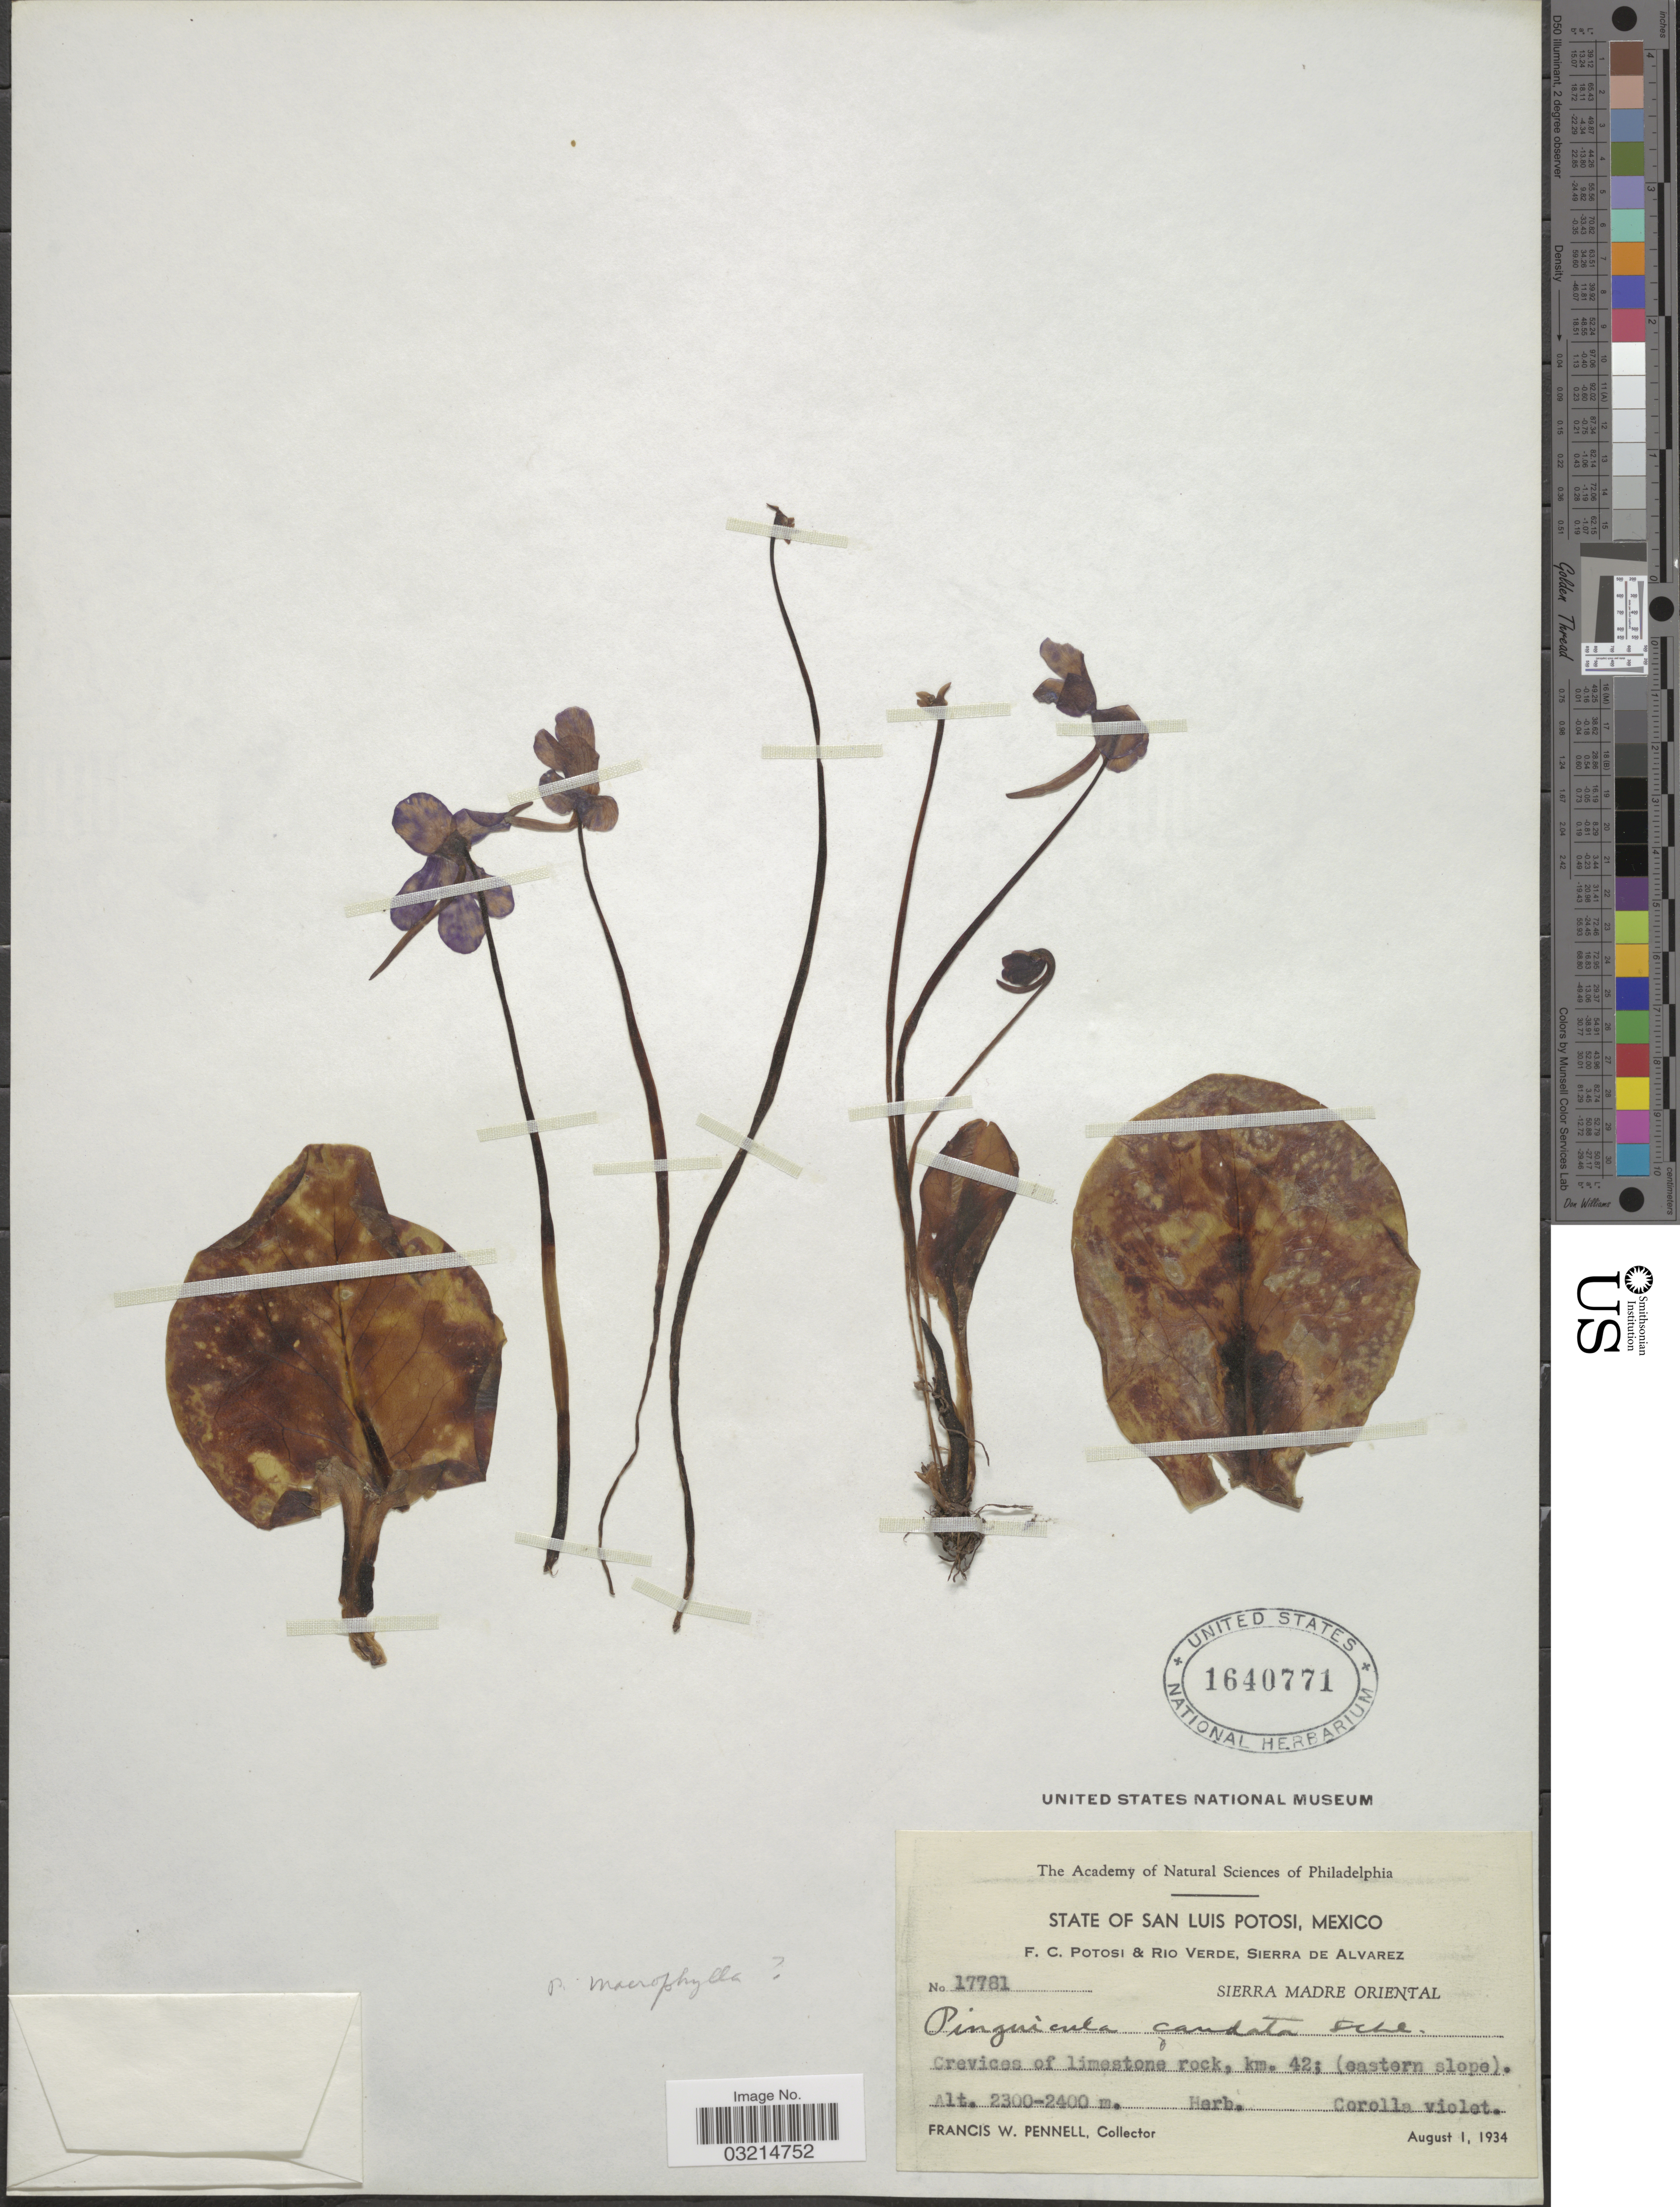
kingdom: Plantae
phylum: Tracheophyta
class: Magnoliopsida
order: Lamiales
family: Lentibulariaceae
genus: Pinguicula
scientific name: Pinguicula caudata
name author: Schltdl.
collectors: F. W. Pennell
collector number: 17781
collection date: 1934-08-01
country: Mexico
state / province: San Luis Potosí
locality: F. C. Potosi & Rio Verde, Sierra de Alvarez, Sierra Madre Oriental, Crevices of limestone rock, km. 42; (eastern slope).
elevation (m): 2300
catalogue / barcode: US 1640771